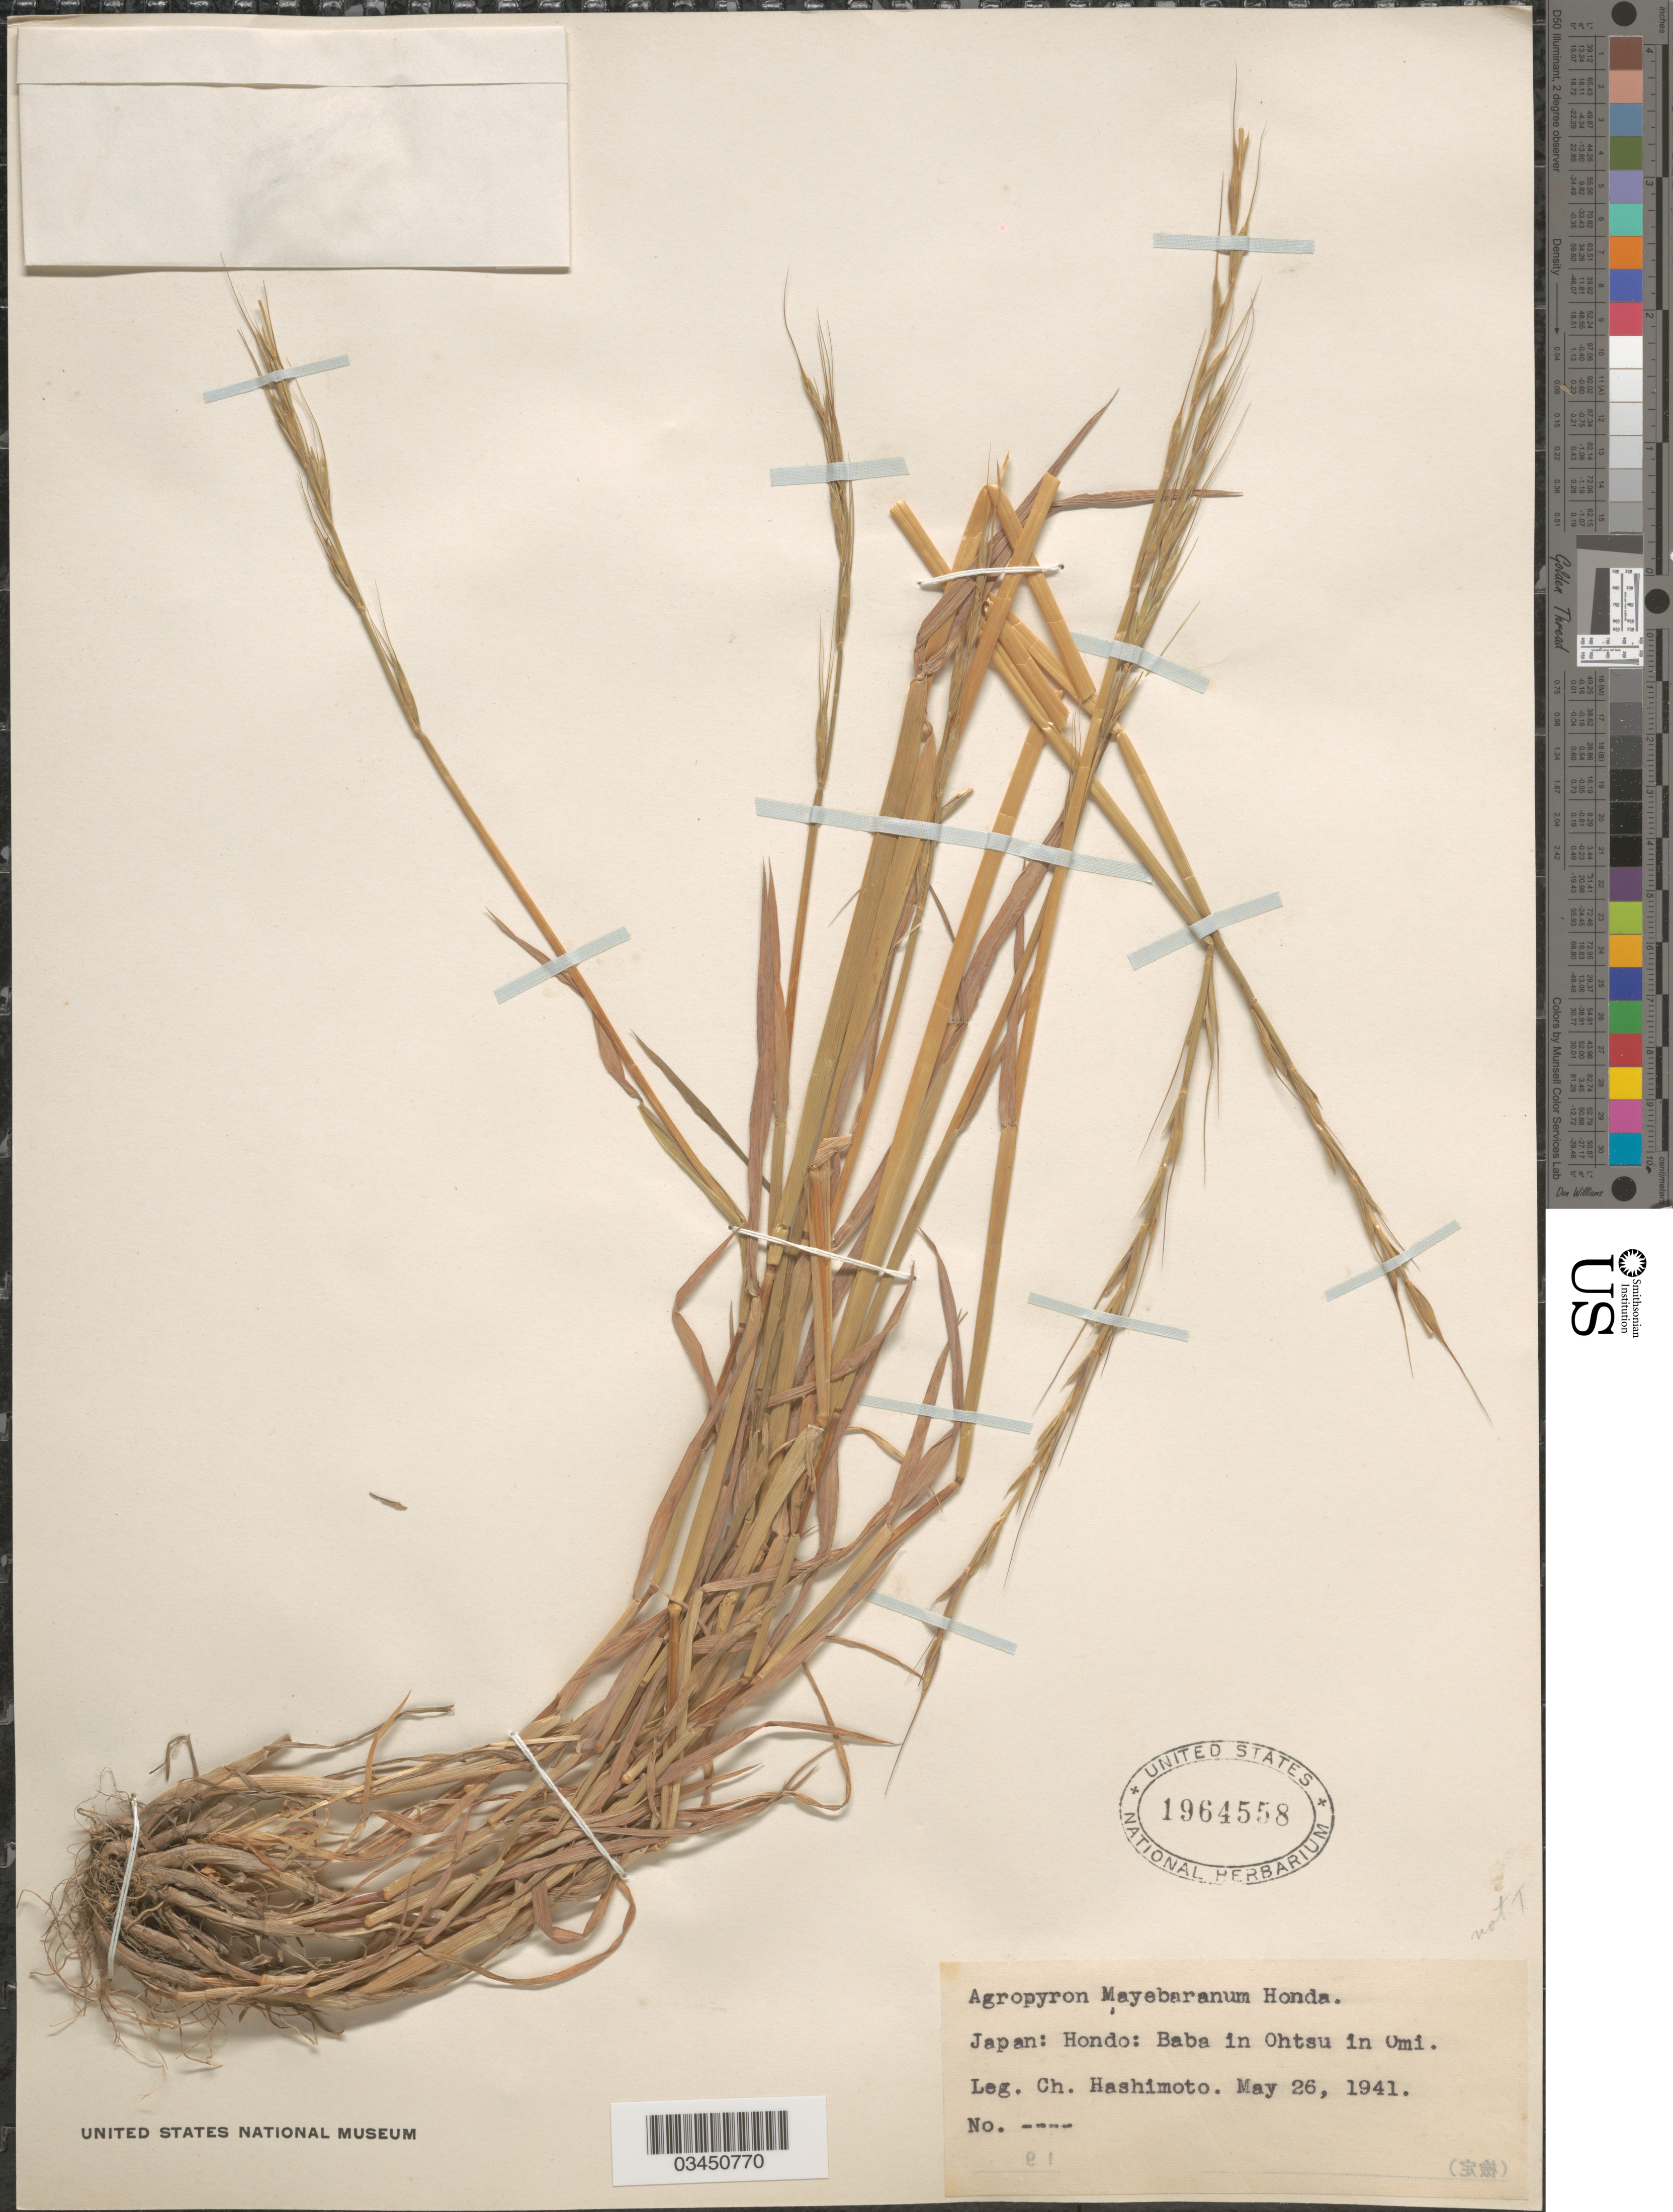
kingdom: Plantae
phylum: Tracheophyta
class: Liliopsida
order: Poales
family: Poaceae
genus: Elymus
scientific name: Elymus x mayebaranus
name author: (Honda) S.L. Chen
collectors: C. Hashimoto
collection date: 1941-05-26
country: Japan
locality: Hondo: Baba in Ohtsu in Omi.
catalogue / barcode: US 1964558